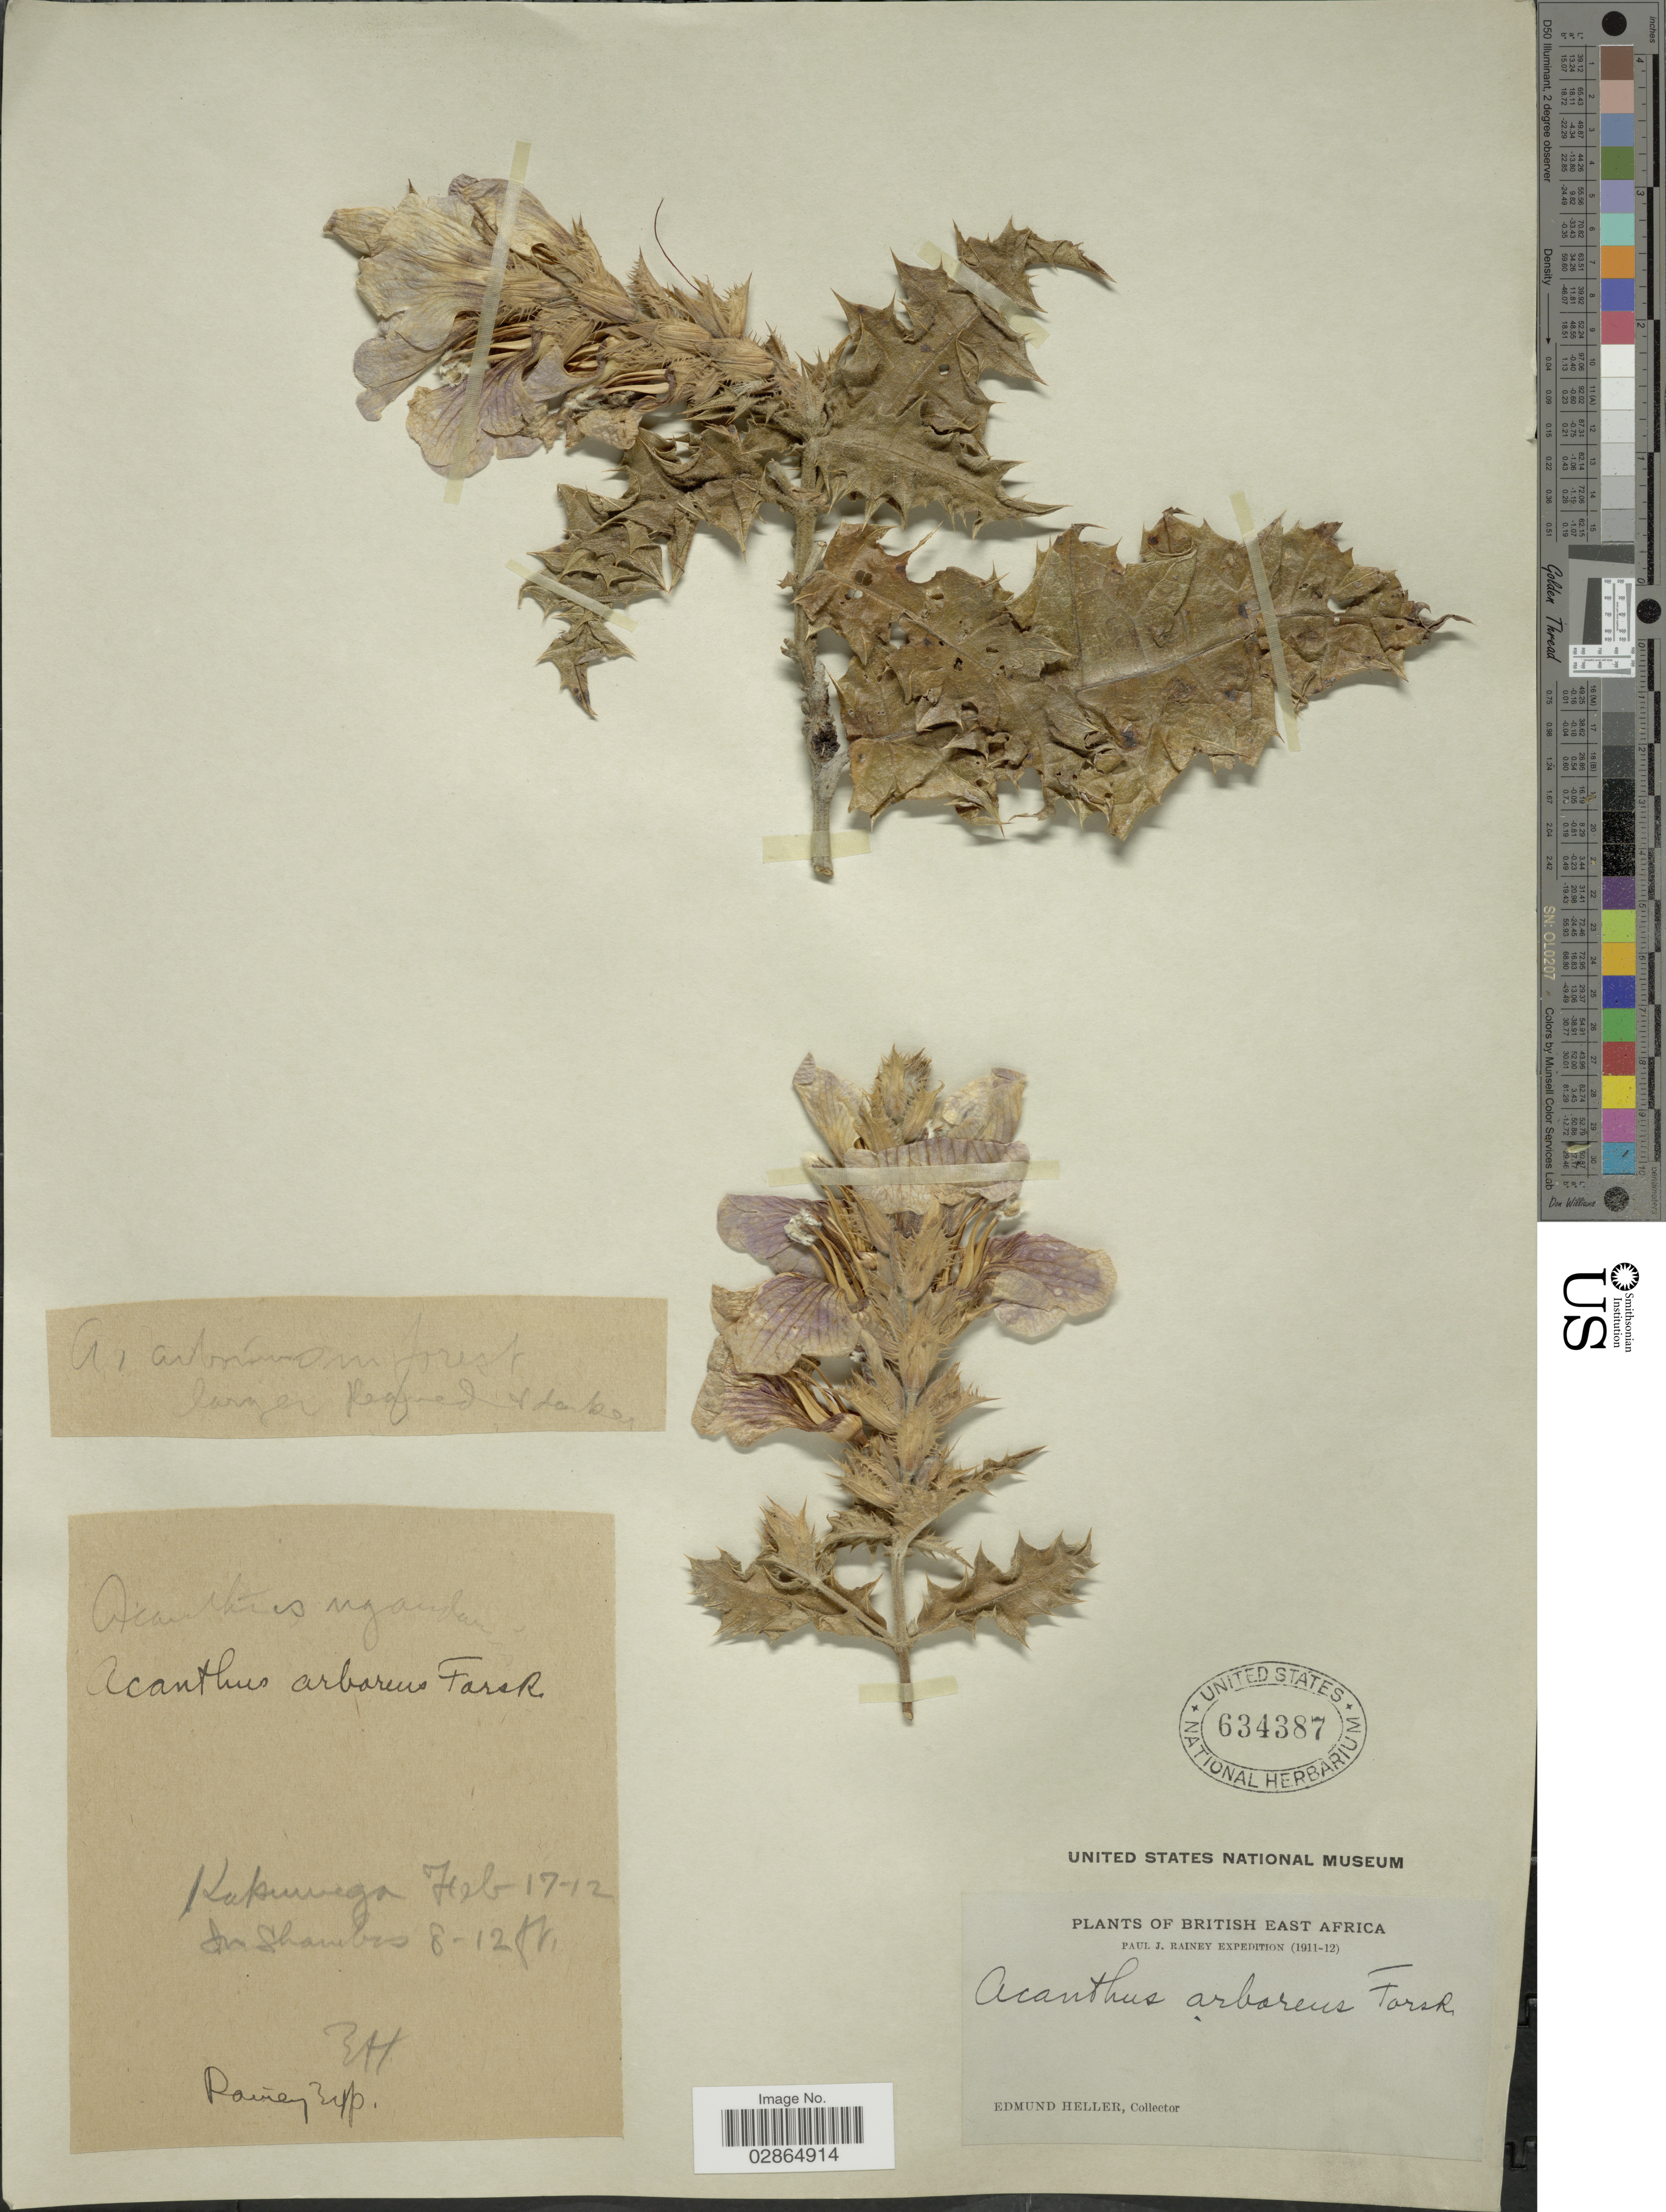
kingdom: Plantae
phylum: Tracheophyta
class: Magnoliopsida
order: Lamiales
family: Acanthaceae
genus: Acanthus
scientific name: Acanthus arboreus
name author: Forssk.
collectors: E. Heller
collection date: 1912-02-17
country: Kenya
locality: British East Africa, Kakamega In shamba.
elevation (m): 2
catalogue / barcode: US 634387